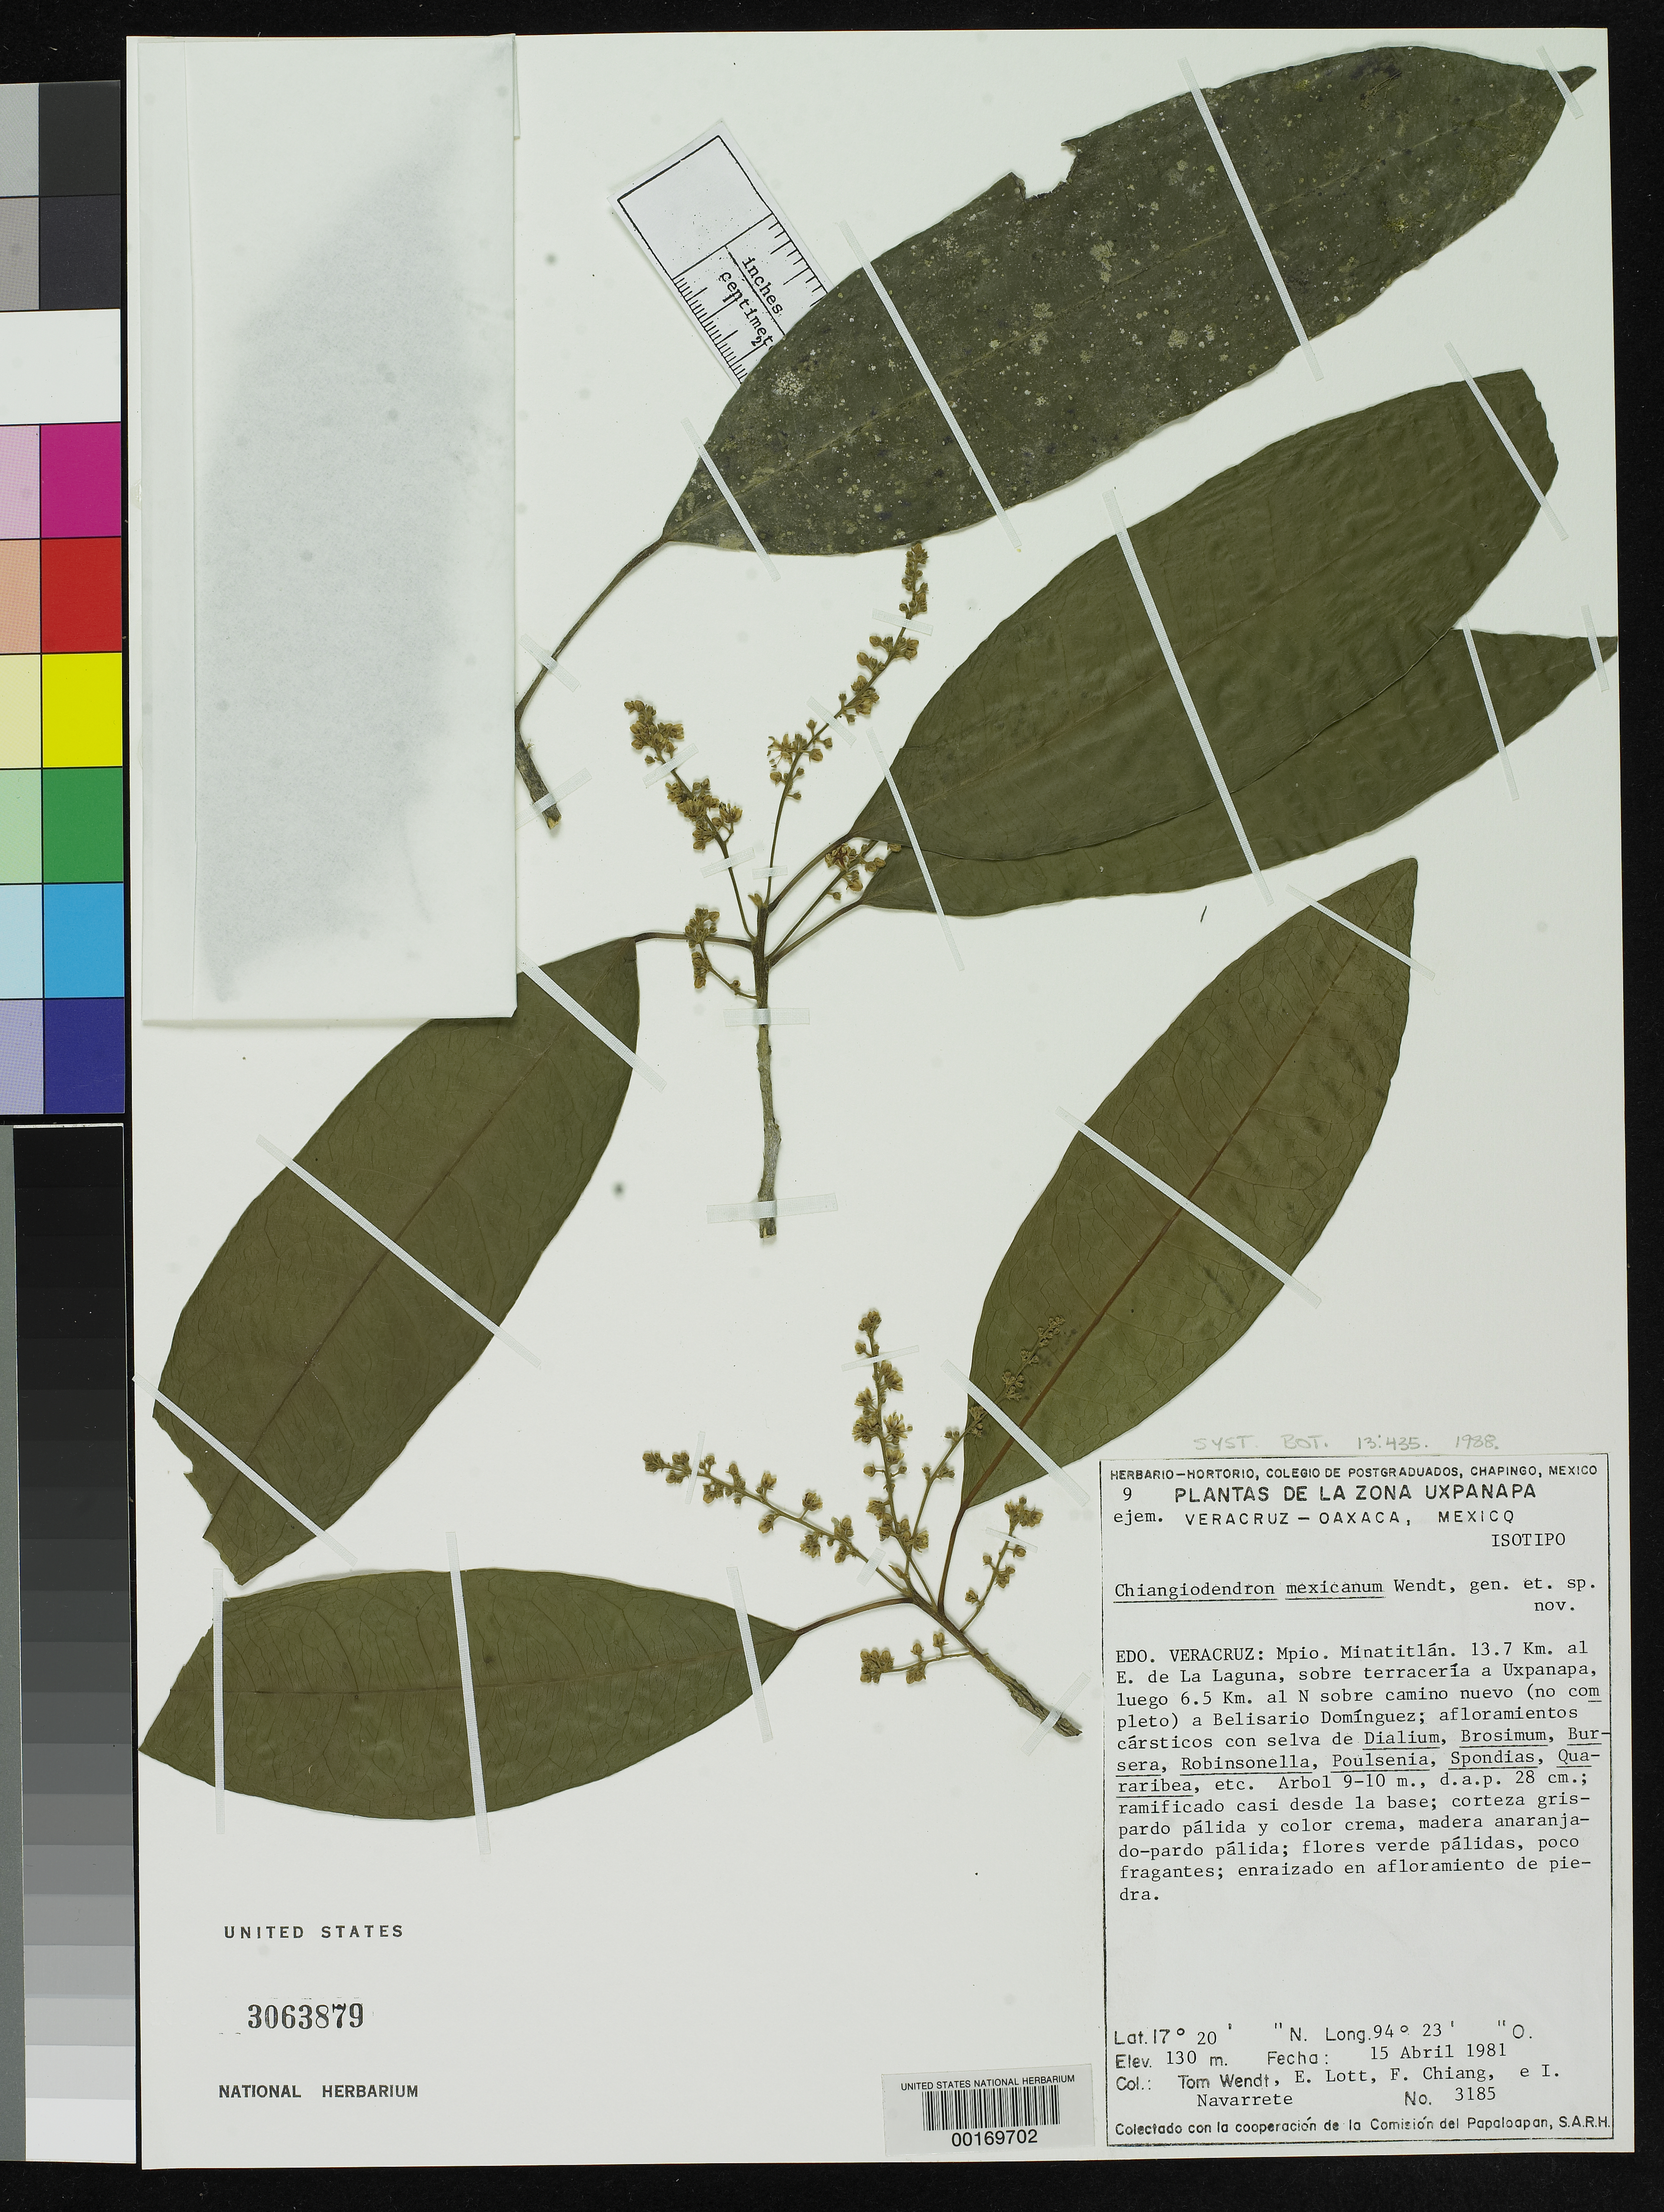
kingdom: Plantae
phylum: Tracheophyta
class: Magnoliopsida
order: Malpighiales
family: Achariaceae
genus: Chiangiodendron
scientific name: Chiangiodendron mexicanum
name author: T. Wendt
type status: Isotype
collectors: T. L. Wendt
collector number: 3185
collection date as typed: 15 Apr 1981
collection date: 1981-04-15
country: Mexico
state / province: Veracruz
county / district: Minatitlan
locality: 13.7 km E of La Laguna, about (Terraceria) Uxpanapa, luego 6.5 km al N sobre camoni no completo a belisario Dominguez.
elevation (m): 130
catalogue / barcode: US 3063879